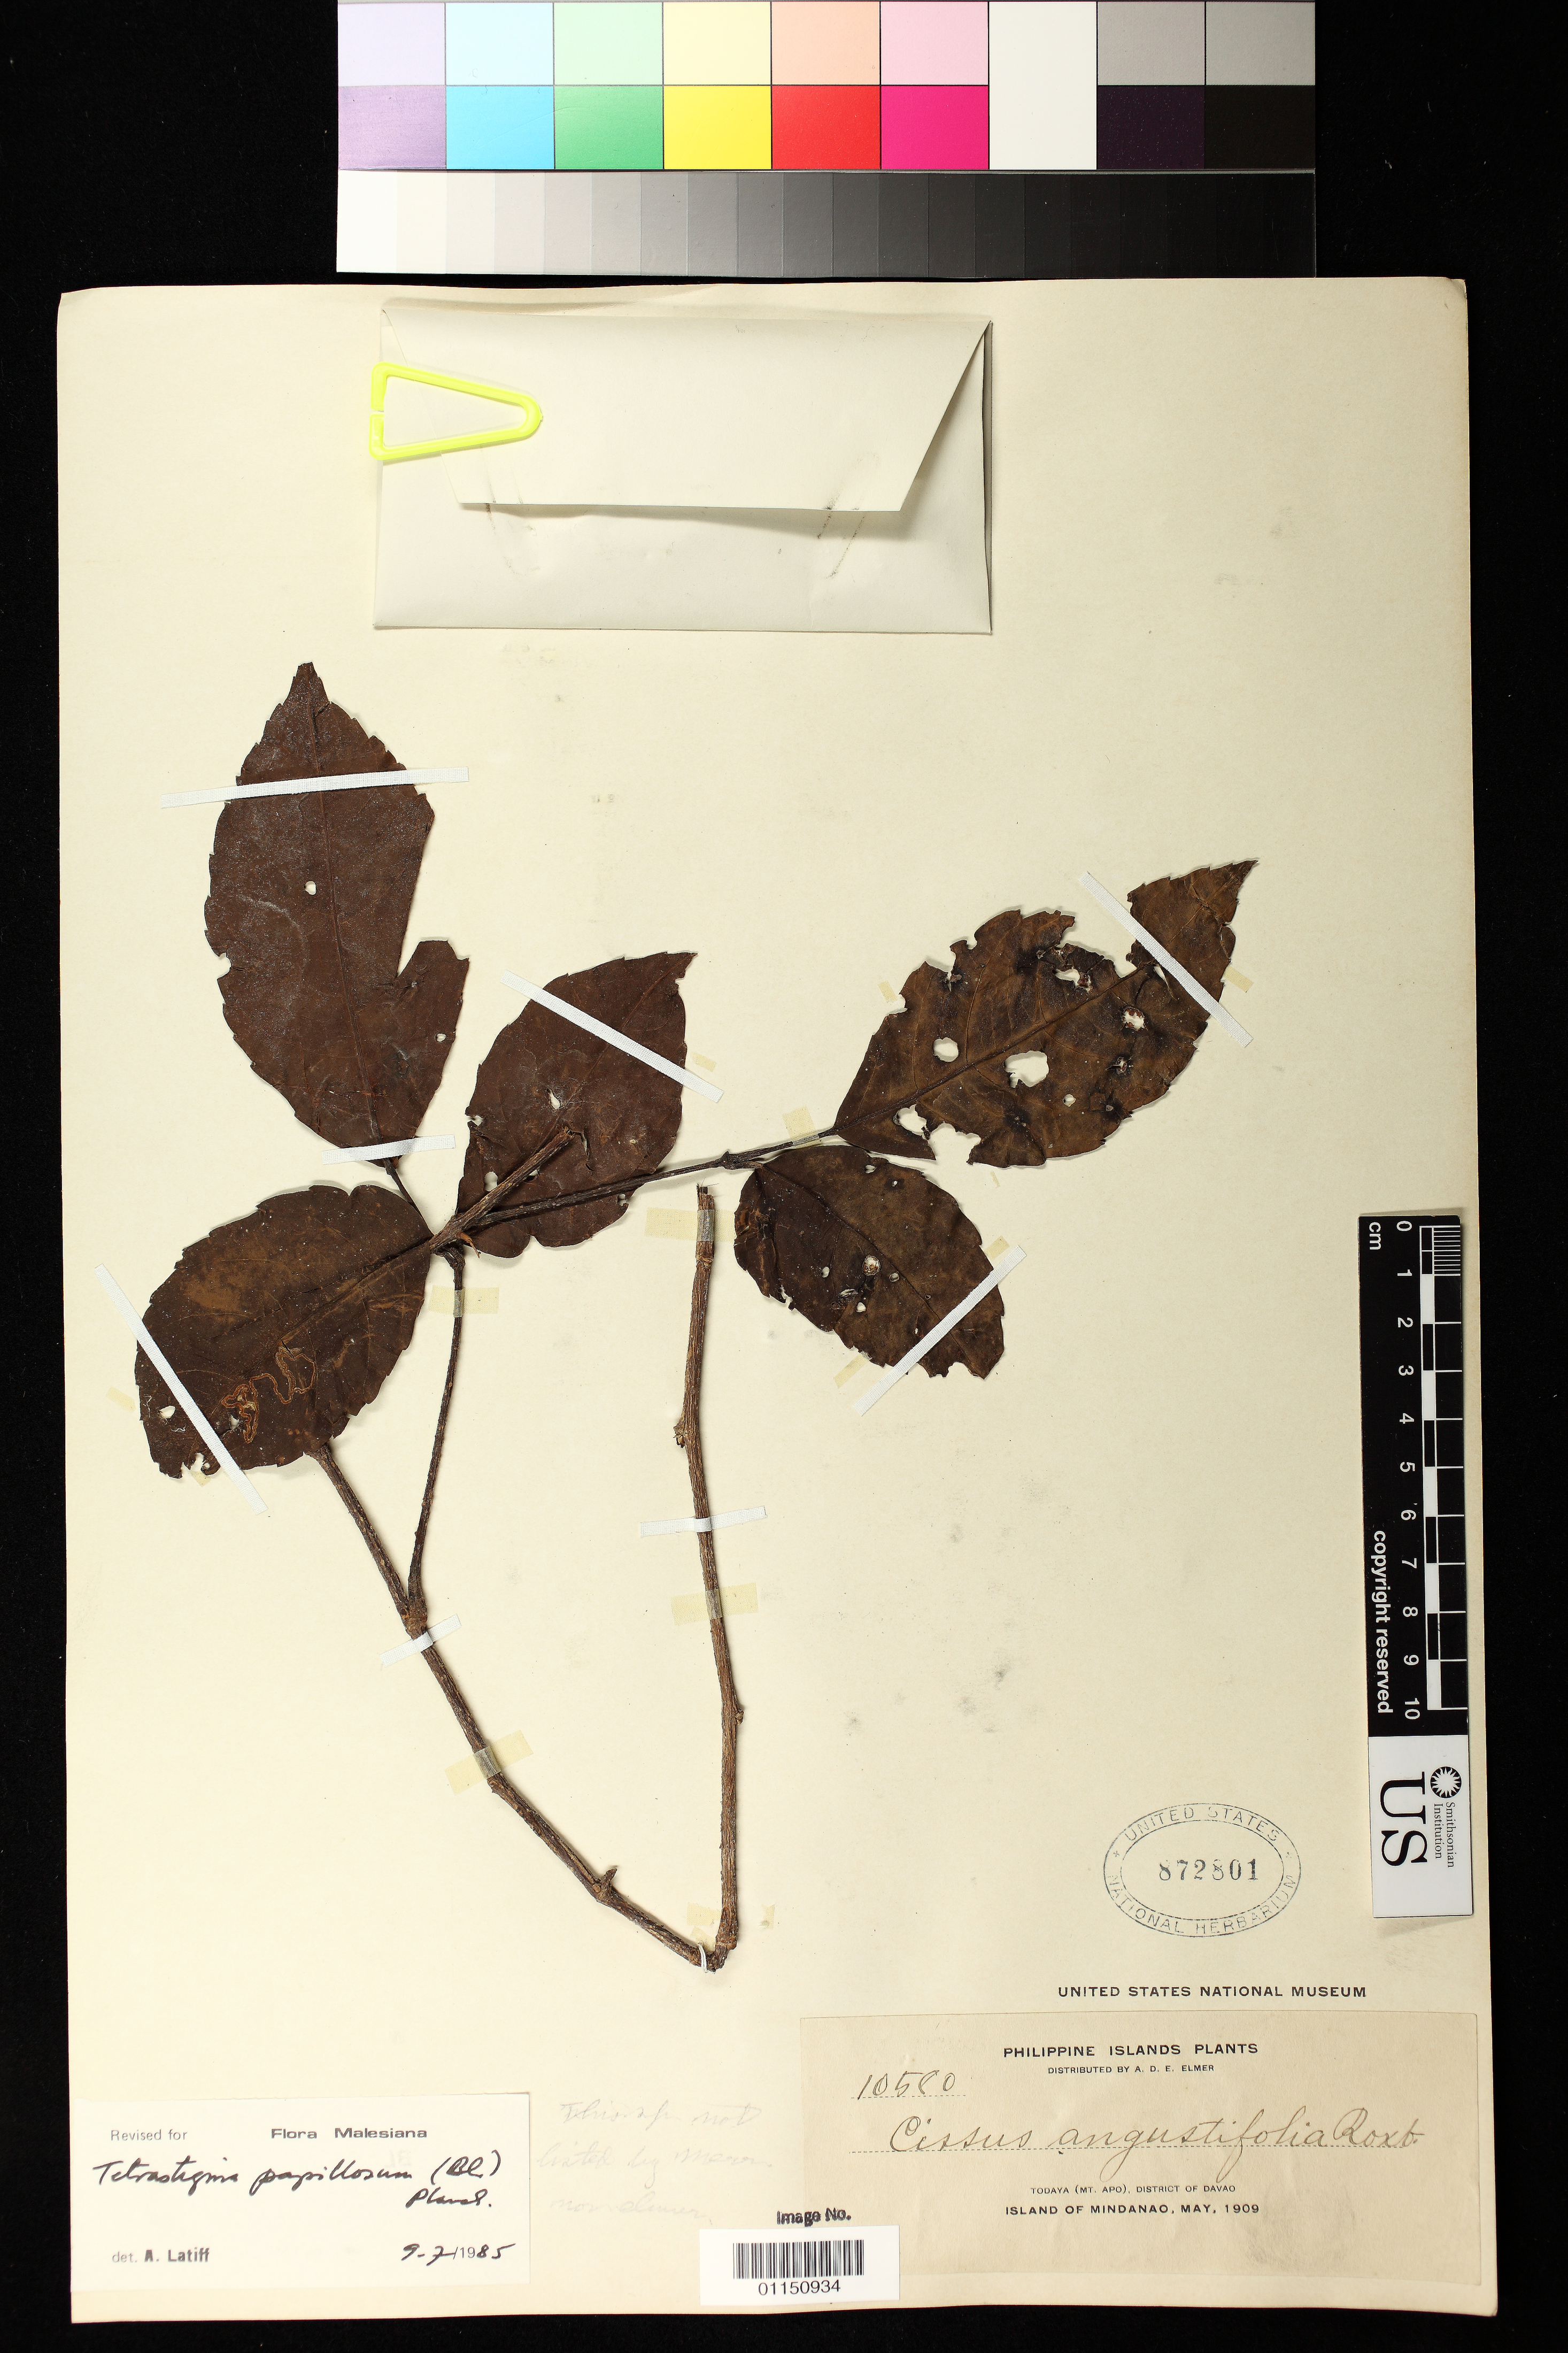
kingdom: Plantae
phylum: Tracheophyta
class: Magnoliopsida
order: Vitales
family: Vitaceae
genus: Tetrastigma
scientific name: Tetrastigma papillosum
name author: (Blume) Planch.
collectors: A. D. E. Elmer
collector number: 10580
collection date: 1909-05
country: Philippines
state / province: Davao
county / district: Davao del Sur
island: Mindanao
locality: Todaya (Mt Apo).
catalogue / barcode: US 872801